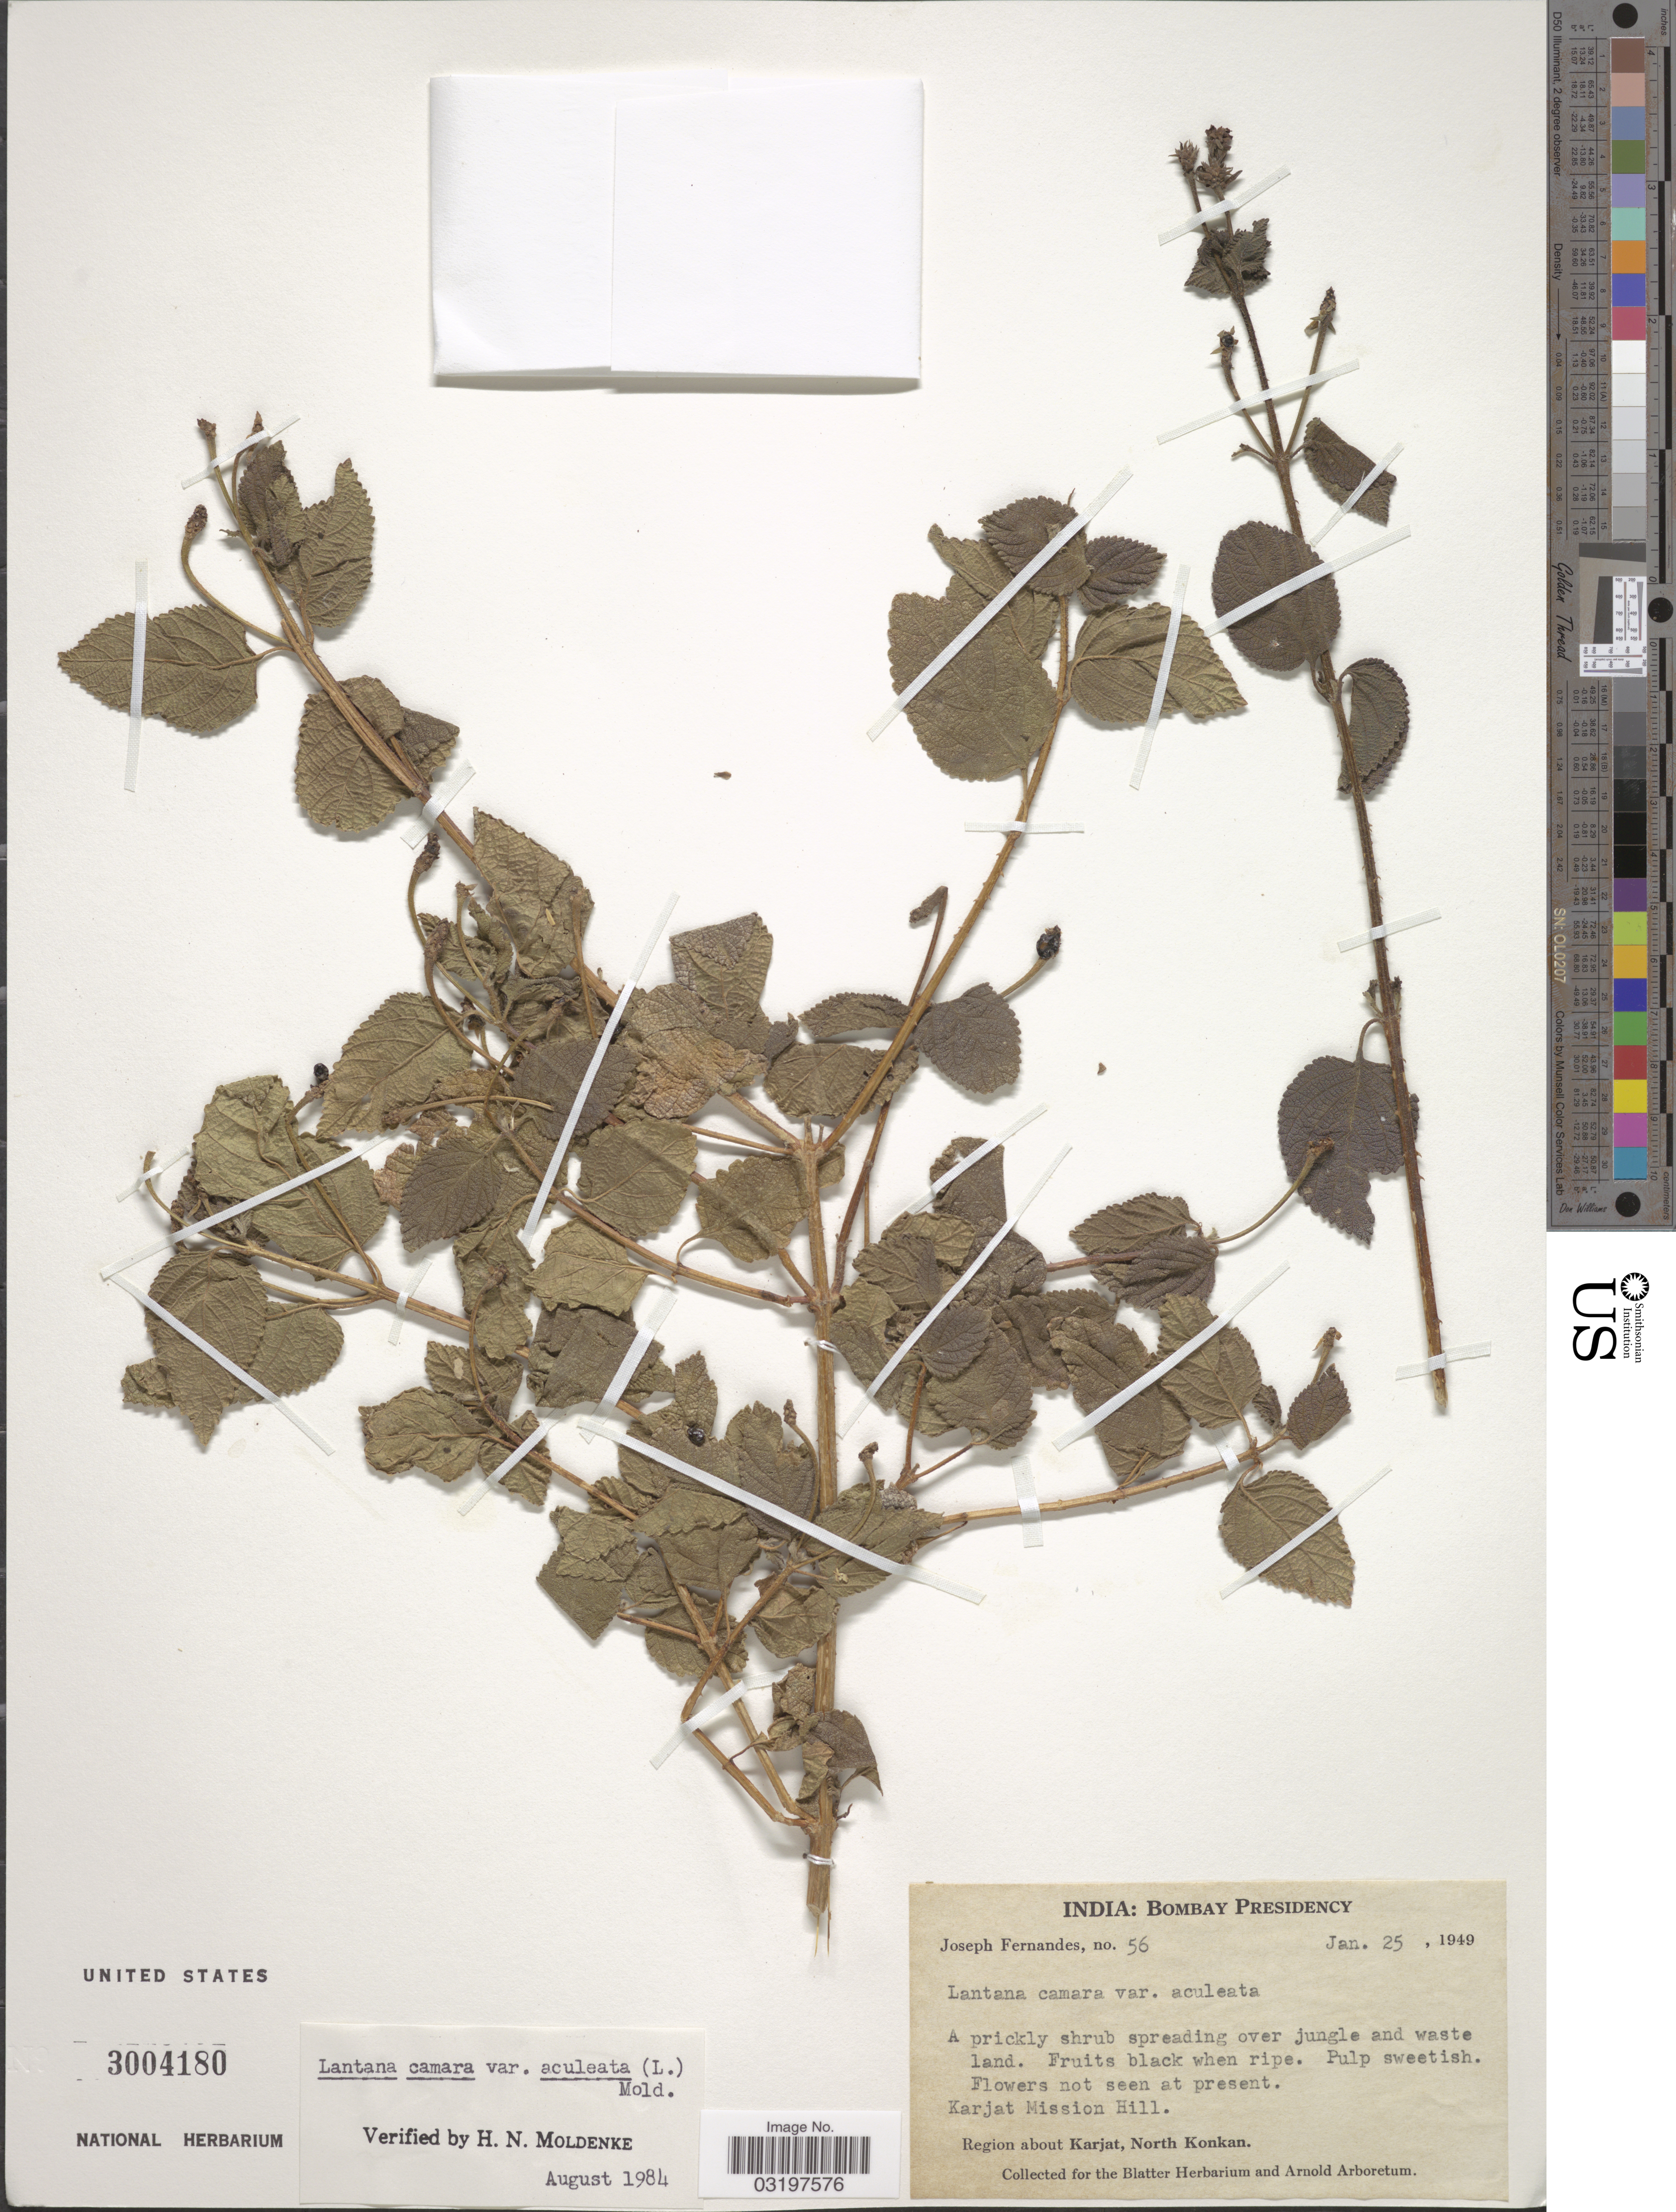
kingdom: Plantae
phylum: Tracheophyta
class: Magnoliopsida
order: Lamiales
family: Verbenaceae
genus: Lantana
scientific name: Lantana camara var. aculeata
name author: (L.) Moldenke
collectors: J. Fernandes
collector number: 56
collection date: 1949-01-25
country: India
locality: Bombay Presidency. Karjat Mission Hill. Region about Karjat, North Konkan.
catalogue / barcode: US 3004180